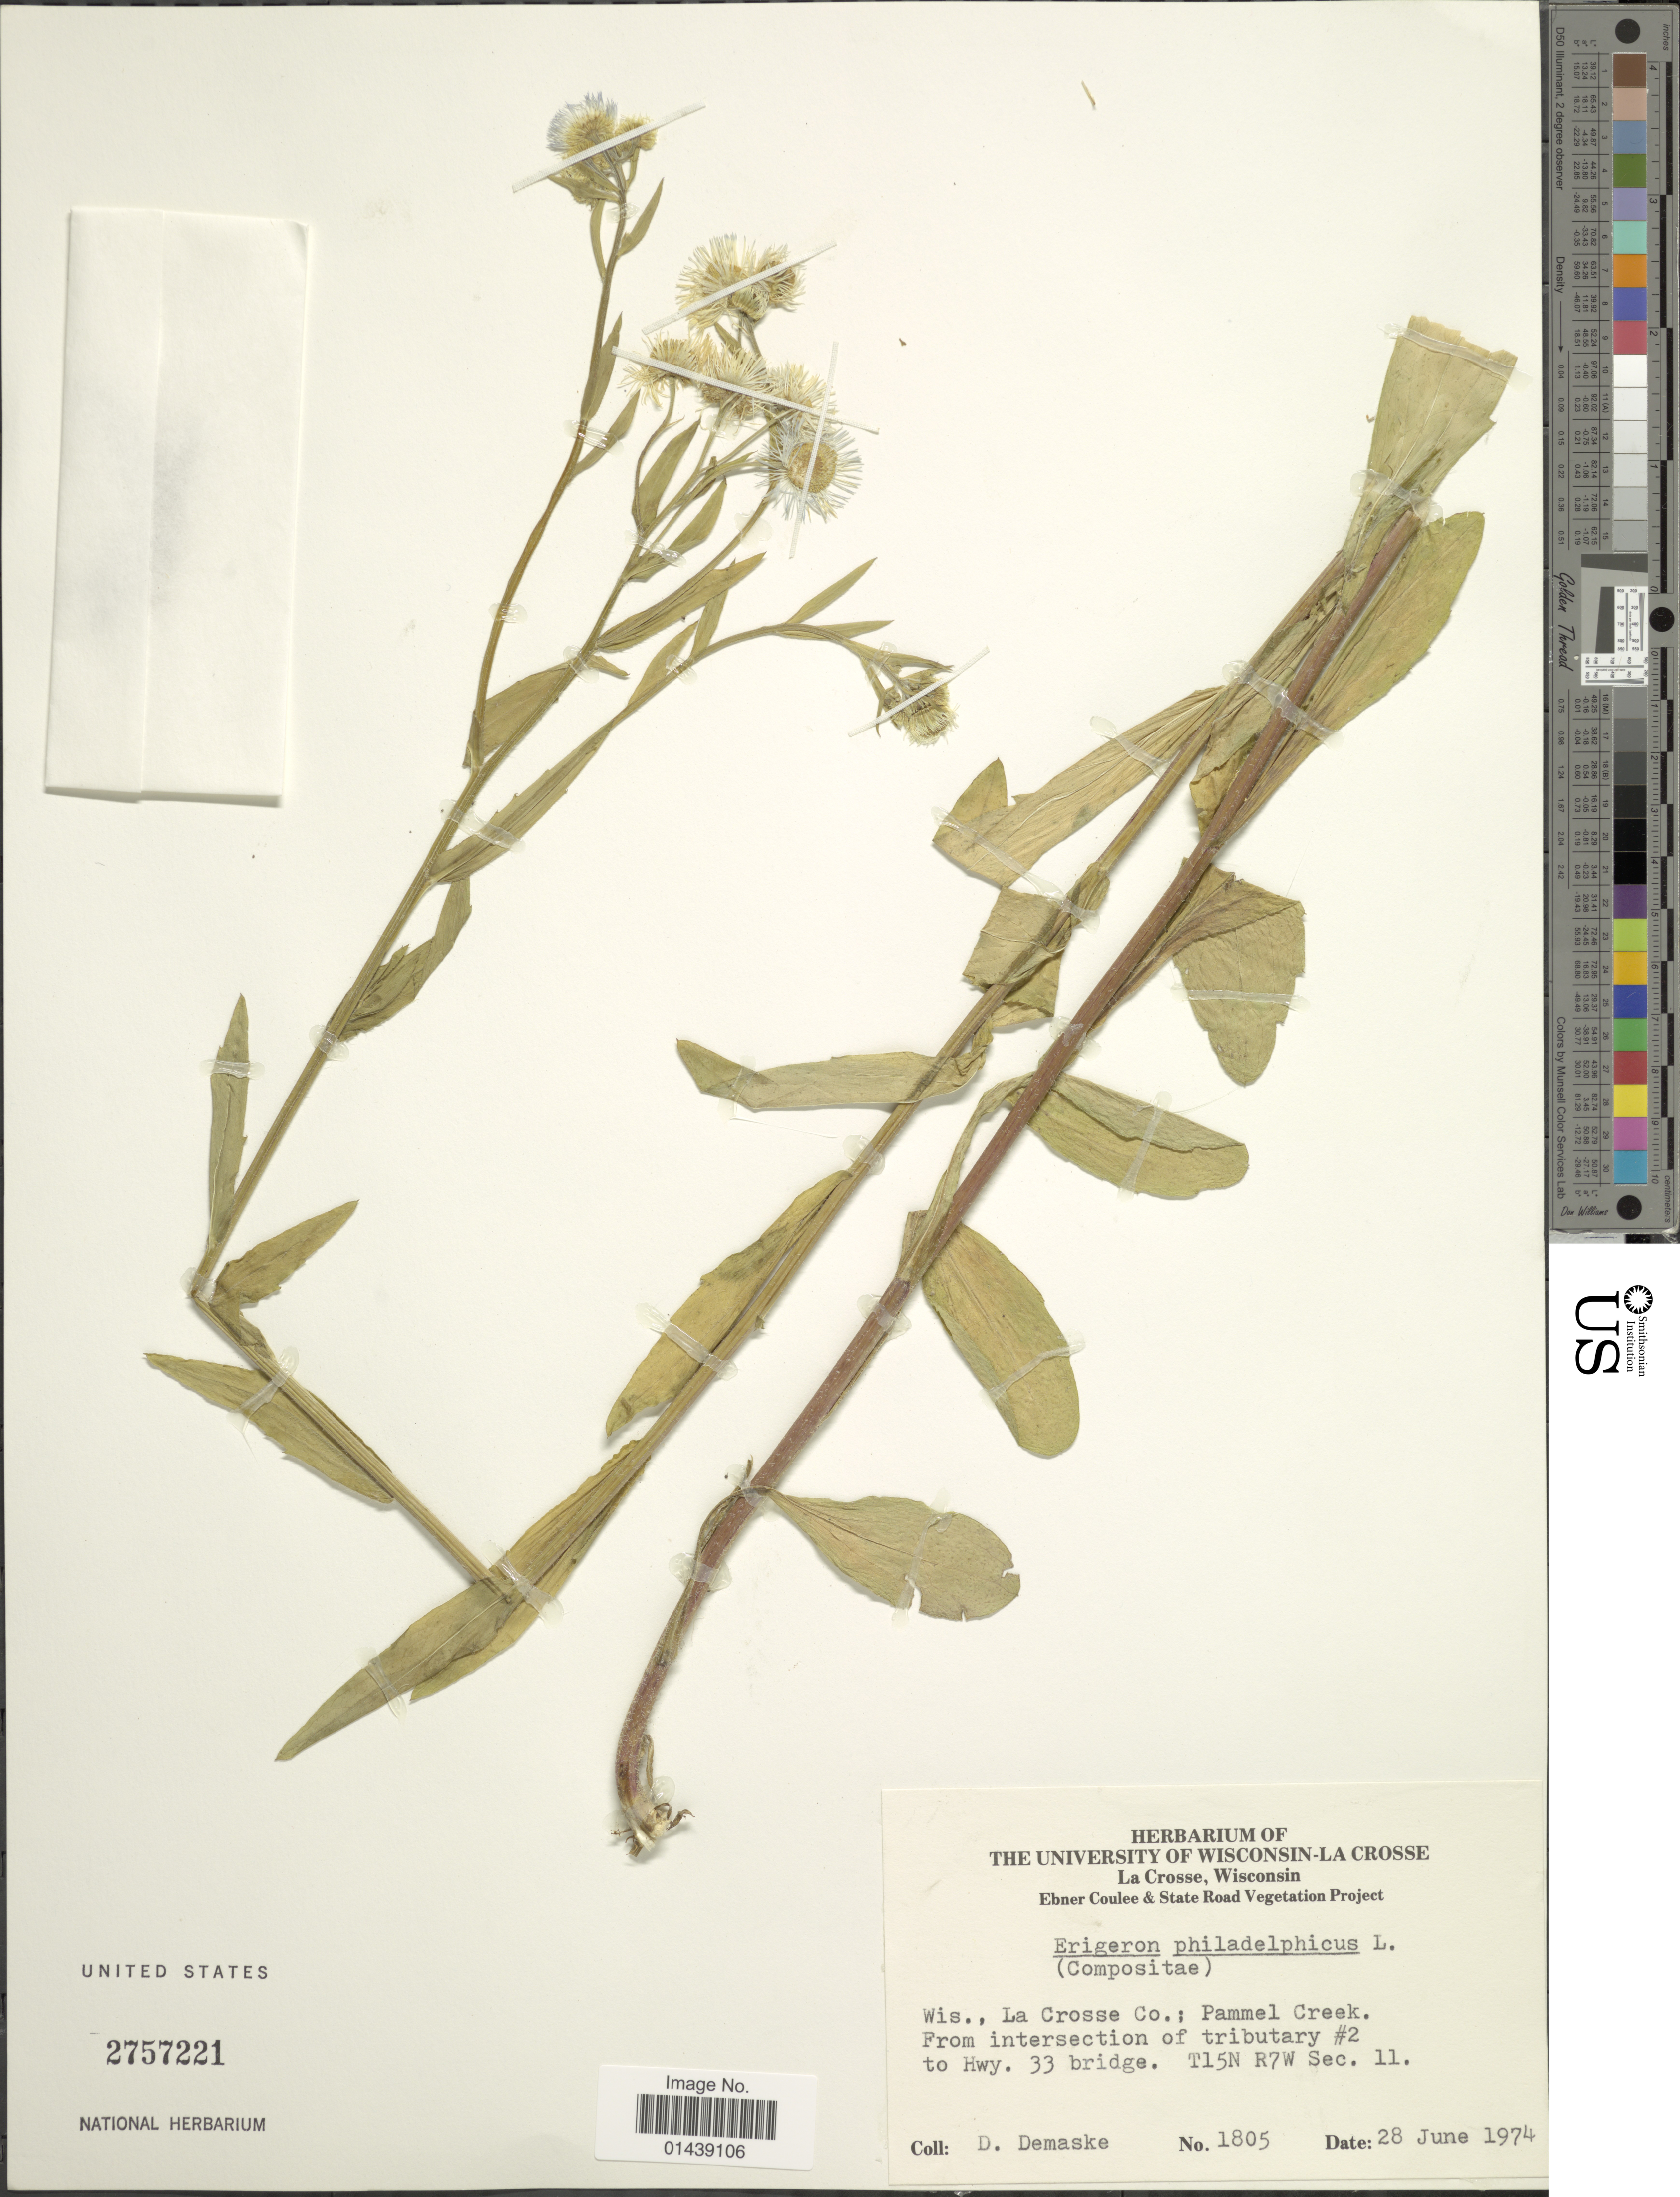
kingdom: Plantae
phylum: Tracheophyta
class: Magnoliopsida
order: Asterales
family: Asteraceae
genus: Erigeron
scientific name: Erigeron philadelphicus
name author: L.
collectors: D. Demaske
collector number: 1805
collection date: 1974-06-28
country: United States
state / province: Wisconsin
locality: La Crosse Co.; Pammel Creek. From intersection of tributary #2 to Hwy. 33 bridge. T15N R7W Sec. 11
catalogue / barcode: US 2757221